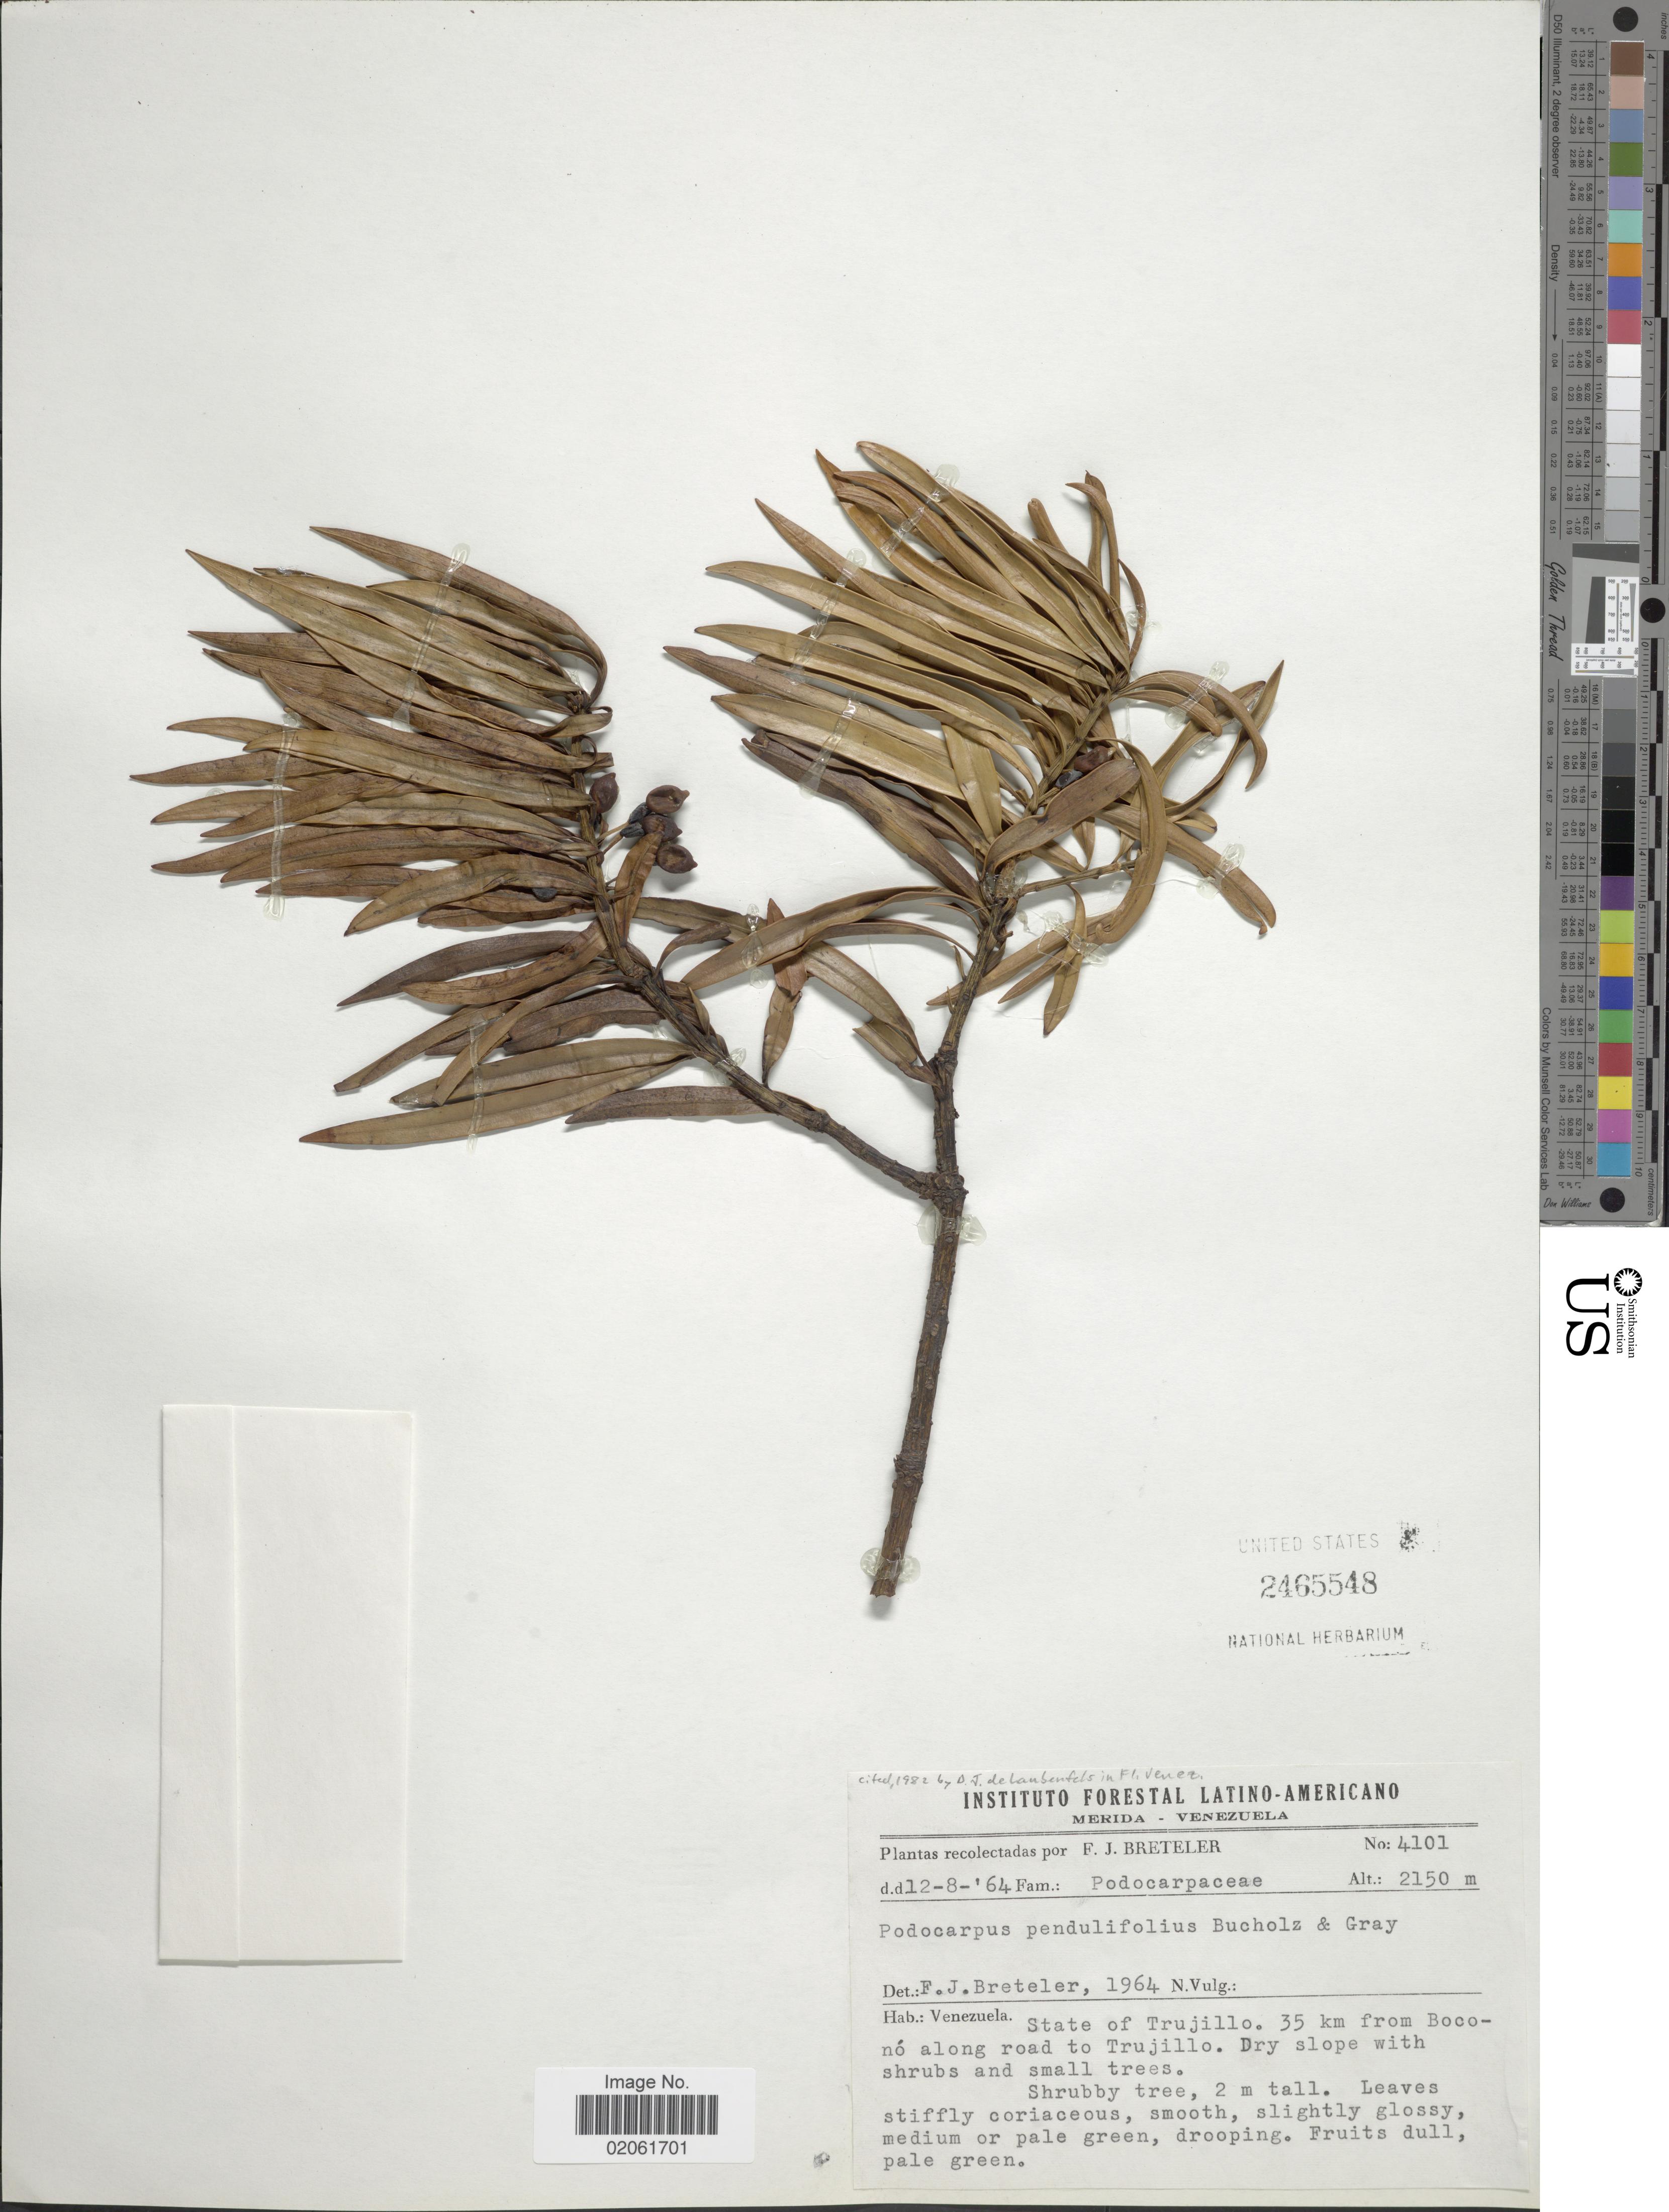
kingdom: Plantae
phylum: Tracheophyta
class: Pinopsida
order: Pinales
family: Podocarpaceae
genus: Podocarpus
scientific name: Podocarpus pendulifolius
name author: J. Buchholz & N.E. Gray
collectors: F. J. Breteler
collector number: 4101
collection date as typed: Transcribed d/m/y: 12/8/64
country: Venezuela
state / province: Trujillo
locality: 35 km from Bocono along road to Trujilo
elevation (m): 2150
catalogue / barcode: US 2465548